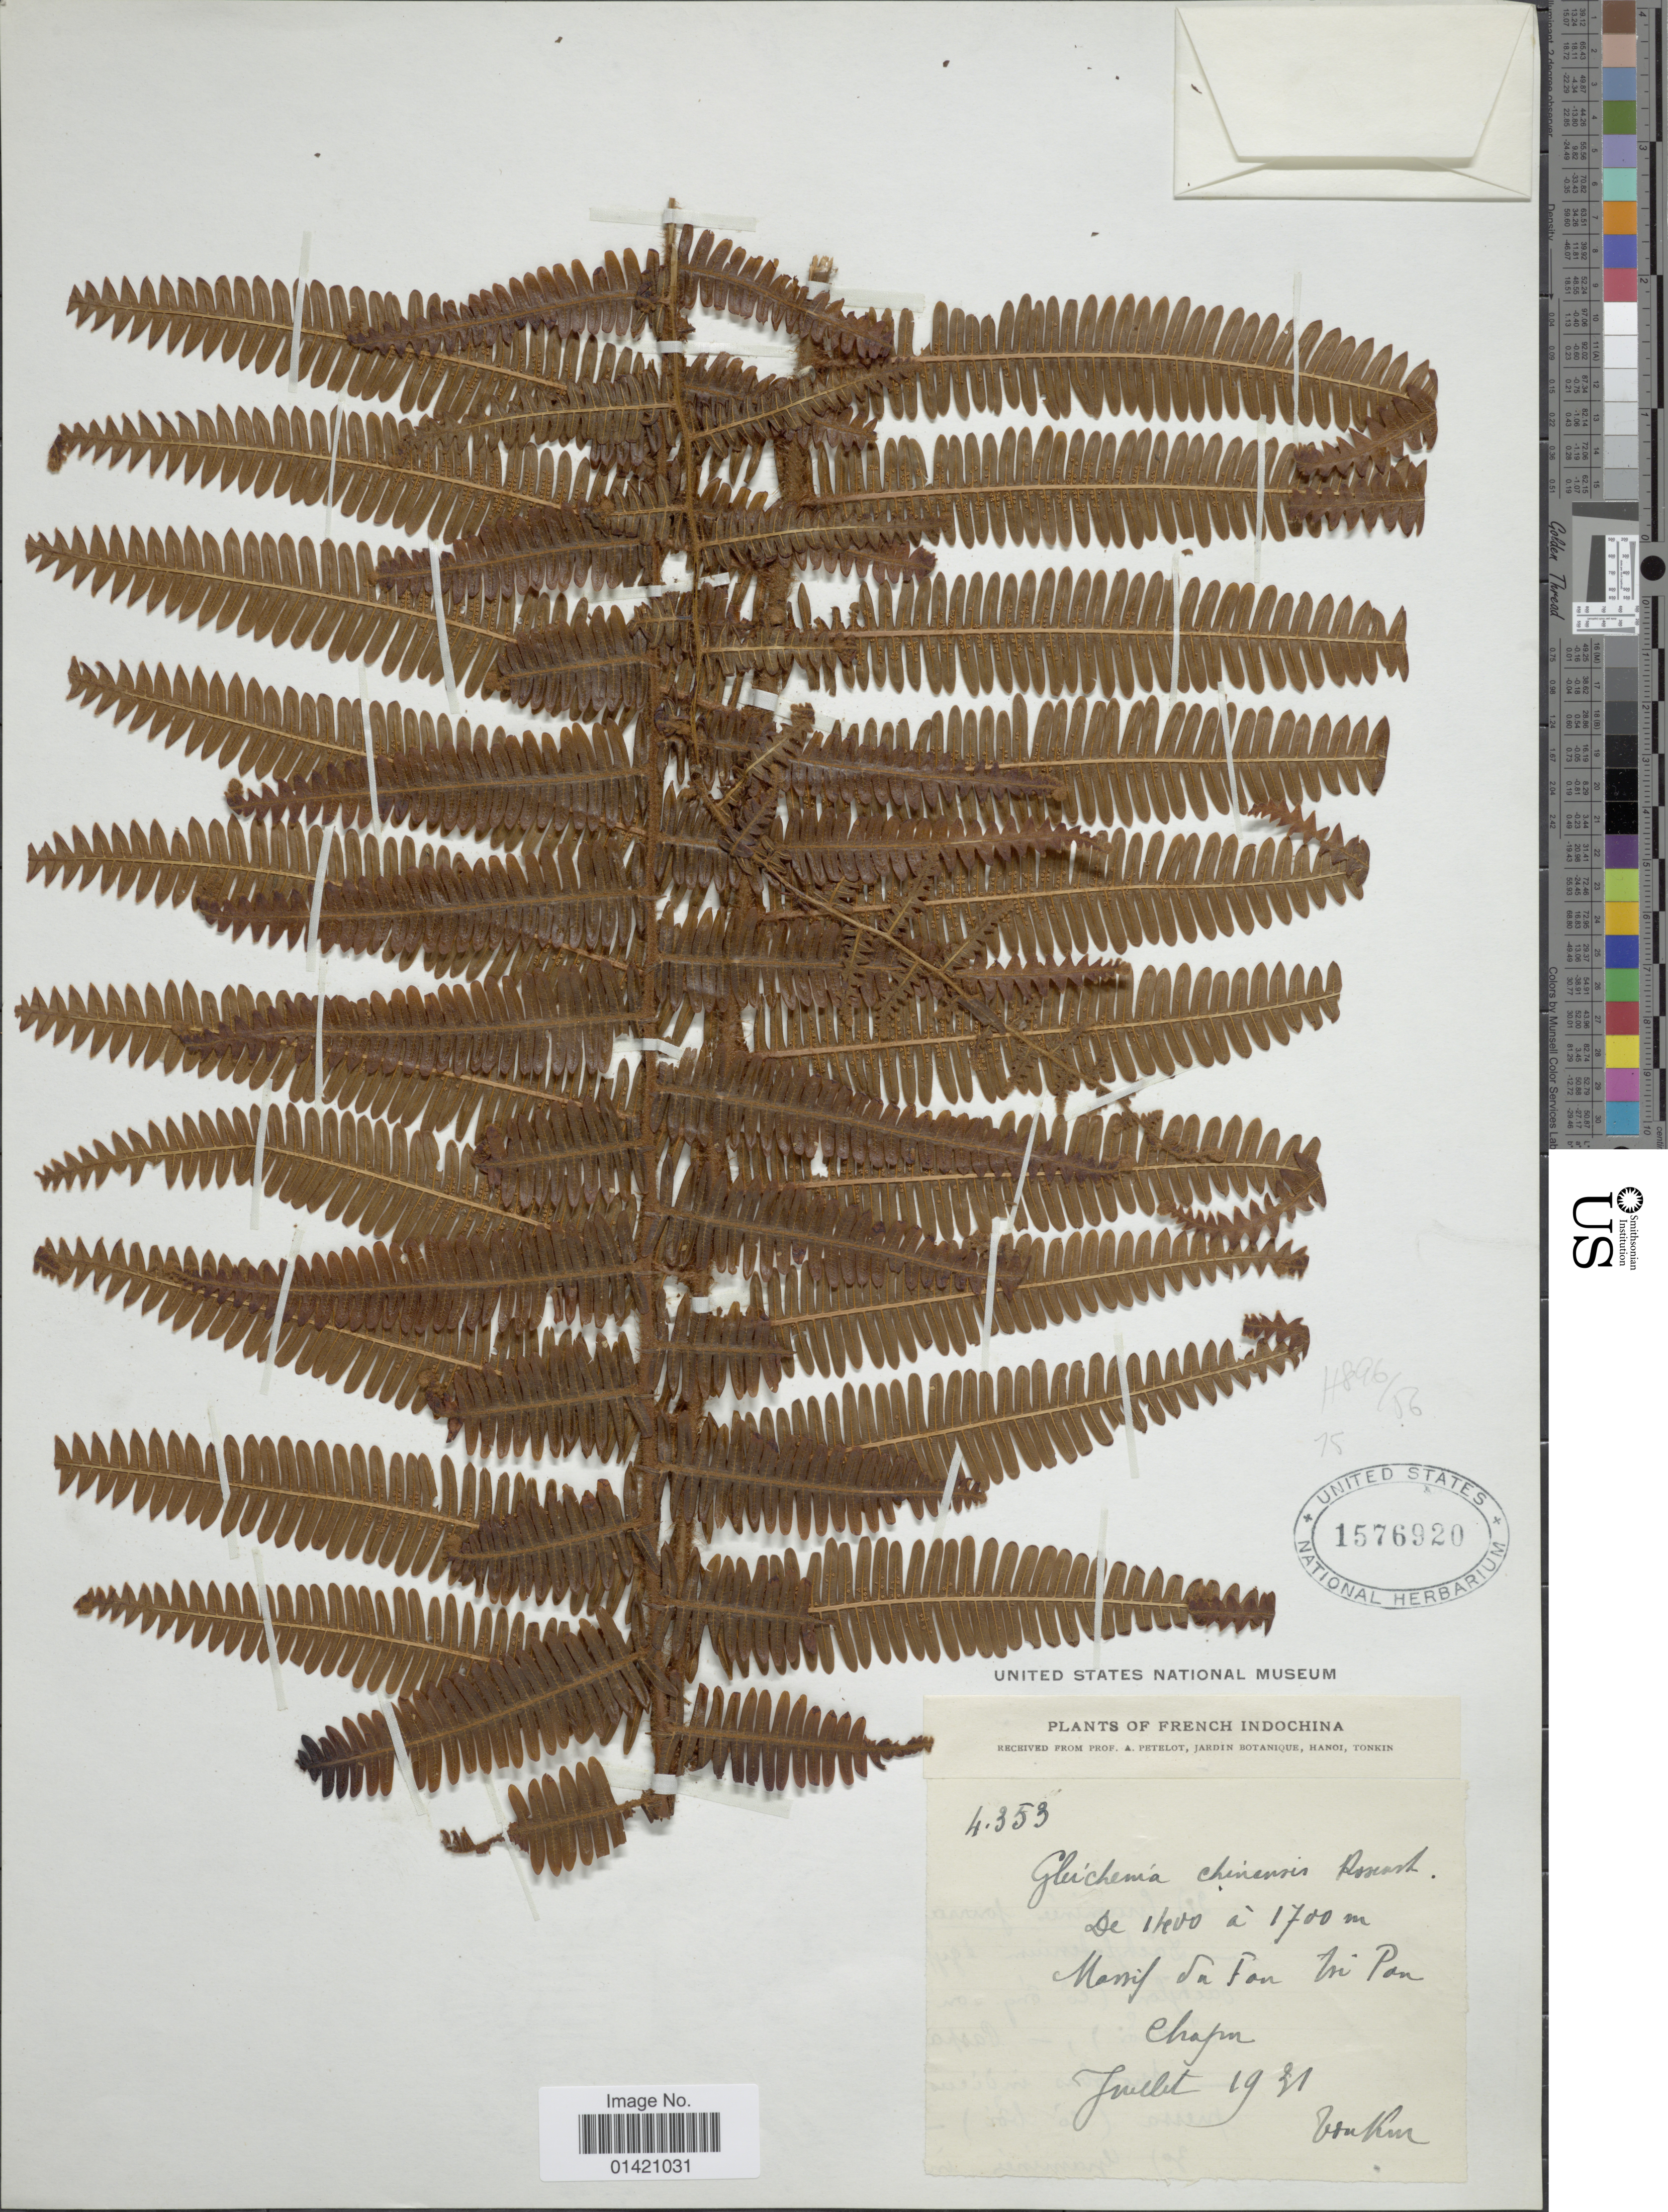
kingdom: Plantae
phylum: Tracheophyta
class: Polypodiopsida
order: Gleicheniales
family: Gleicheniaceae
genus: Diplopterygium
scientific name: Diplopterygium chinense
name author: (Rosenst.) De Vol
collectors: A. Petelot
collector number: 4353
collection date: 1931-07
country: Vietnam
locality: French Indochina. Tonkin. Massif San Fon Tsi Pon chapm. [interpreted]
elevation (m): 1700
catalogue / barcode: US 1576920